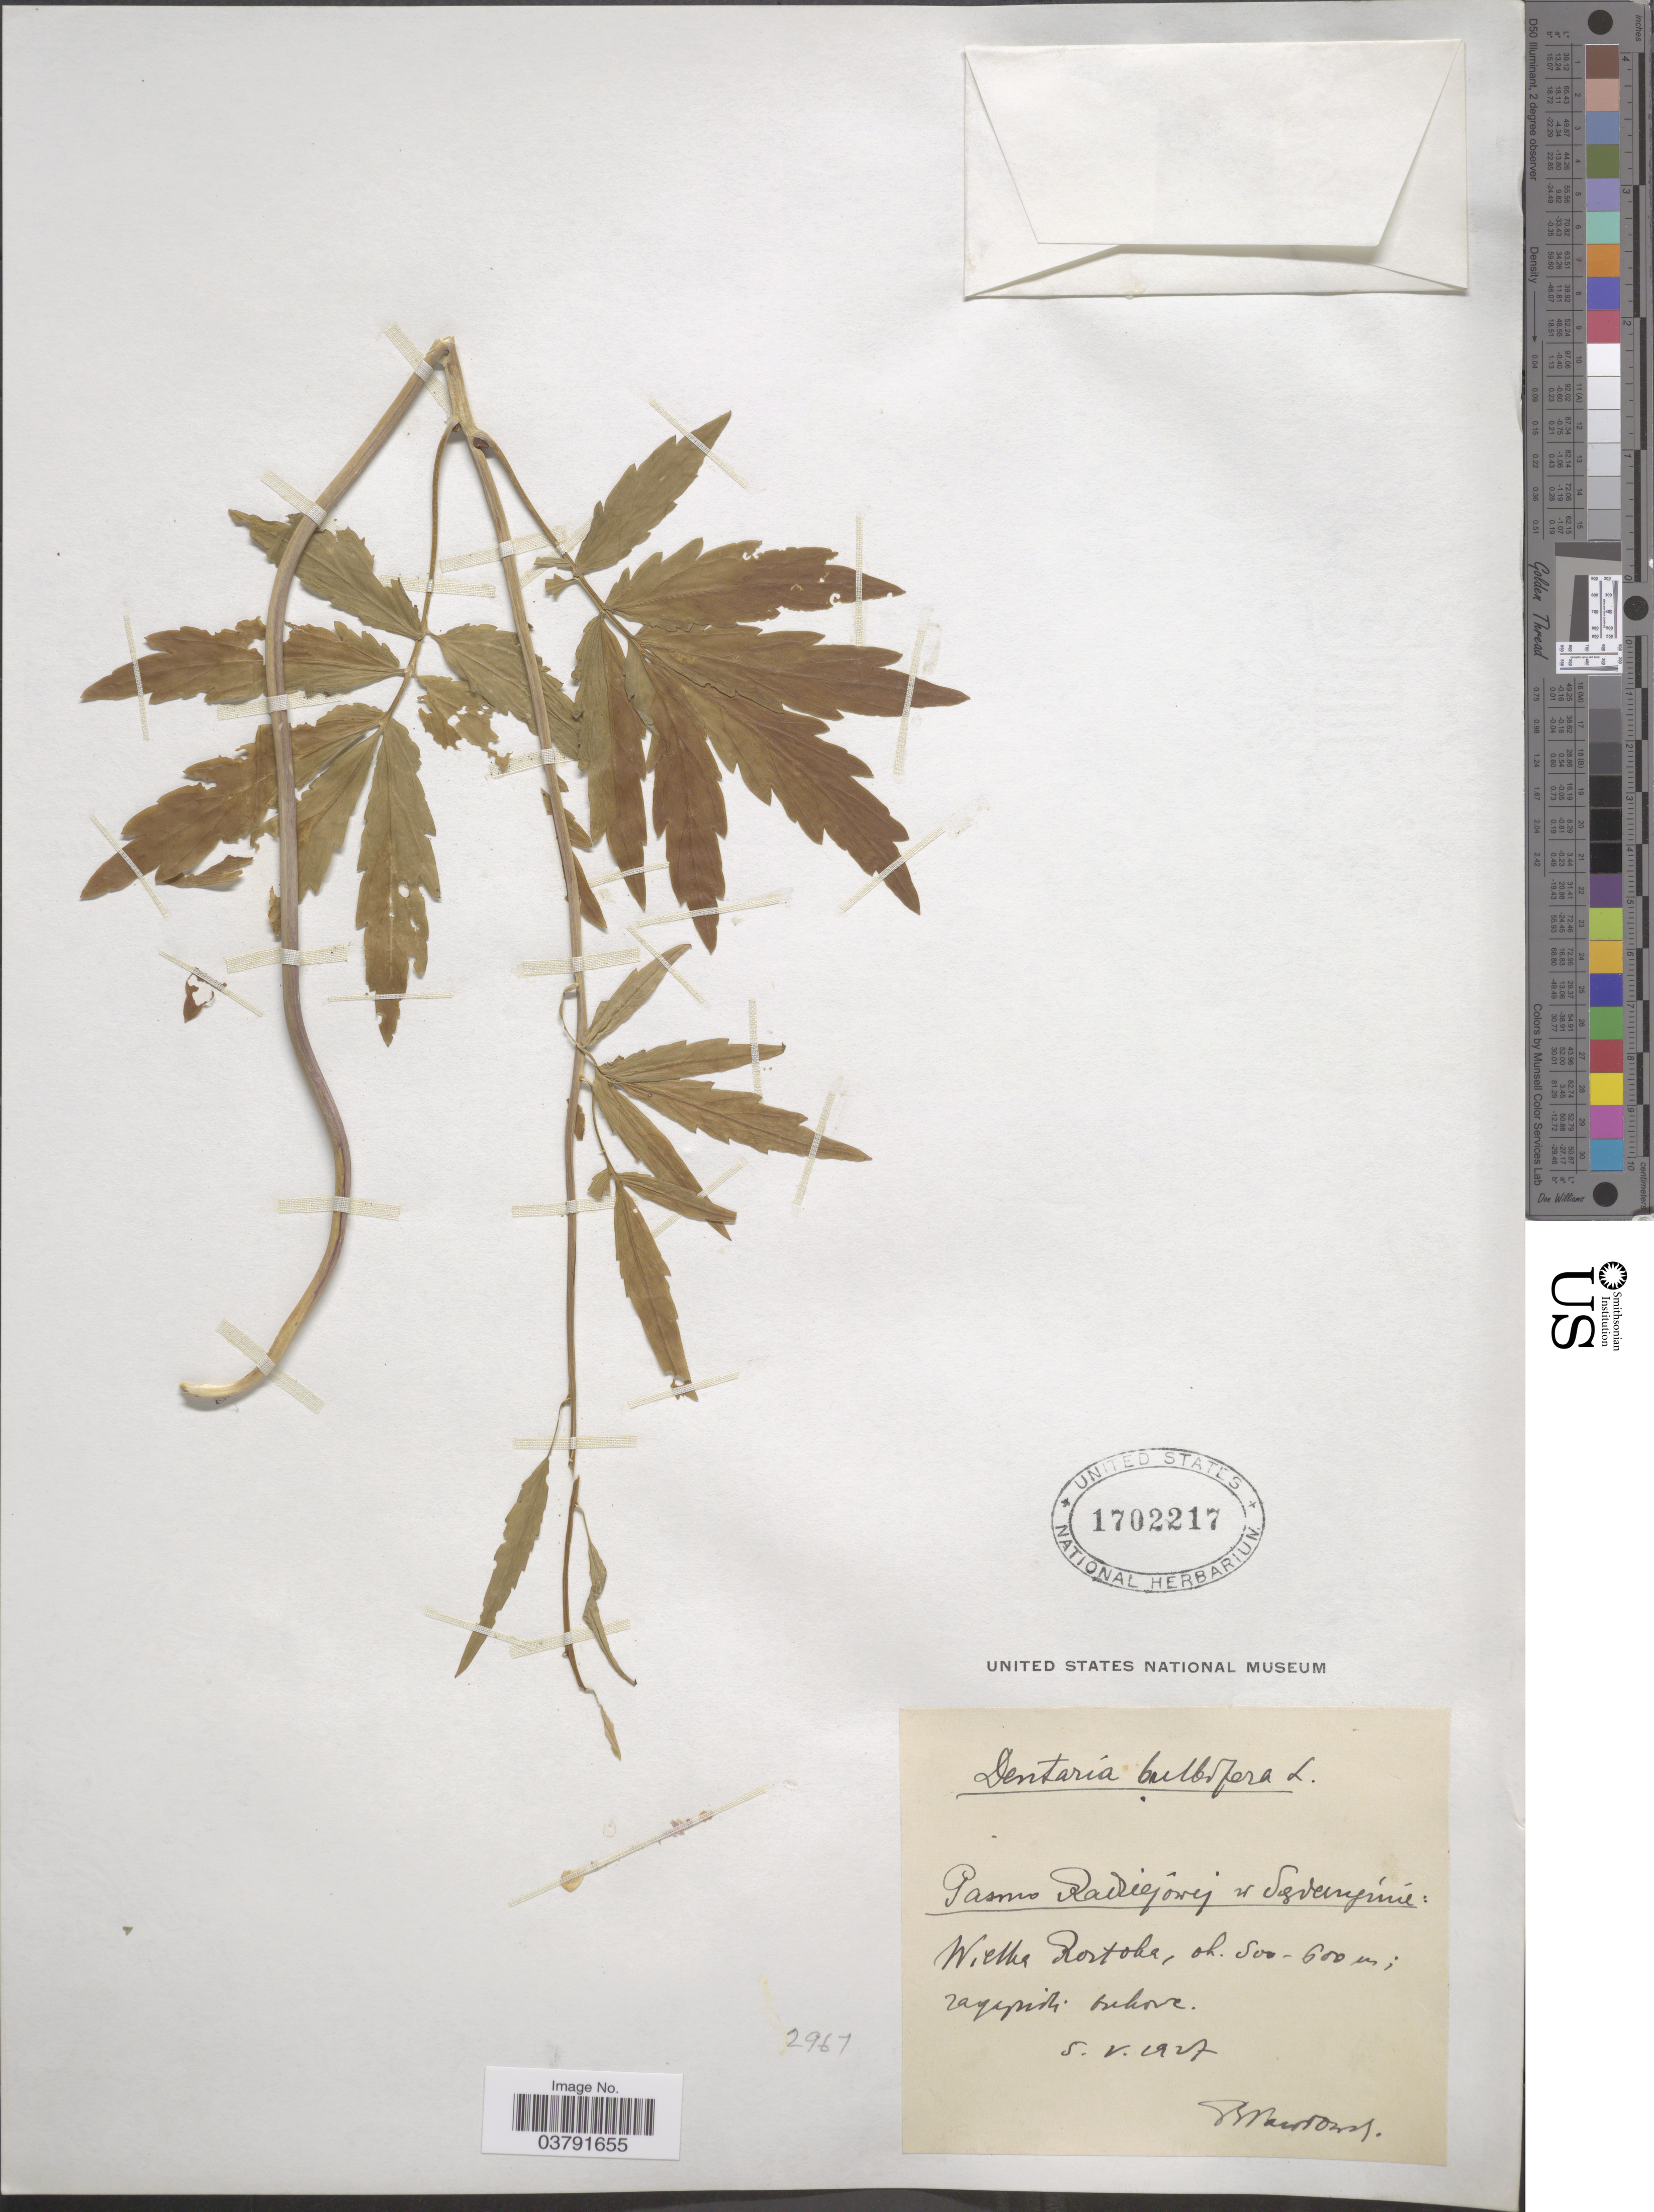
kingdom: Plantae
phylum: Tracheophyta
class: Magnoliopsida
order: Brassicales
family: Brassicaceae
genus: Dentaria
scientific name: Dentaria bulbifera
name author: L.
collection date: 1927-05-05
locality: Wielke Rortobr. saqepridi seknr. [interpreted]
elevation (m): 500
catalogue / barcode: US 1702217